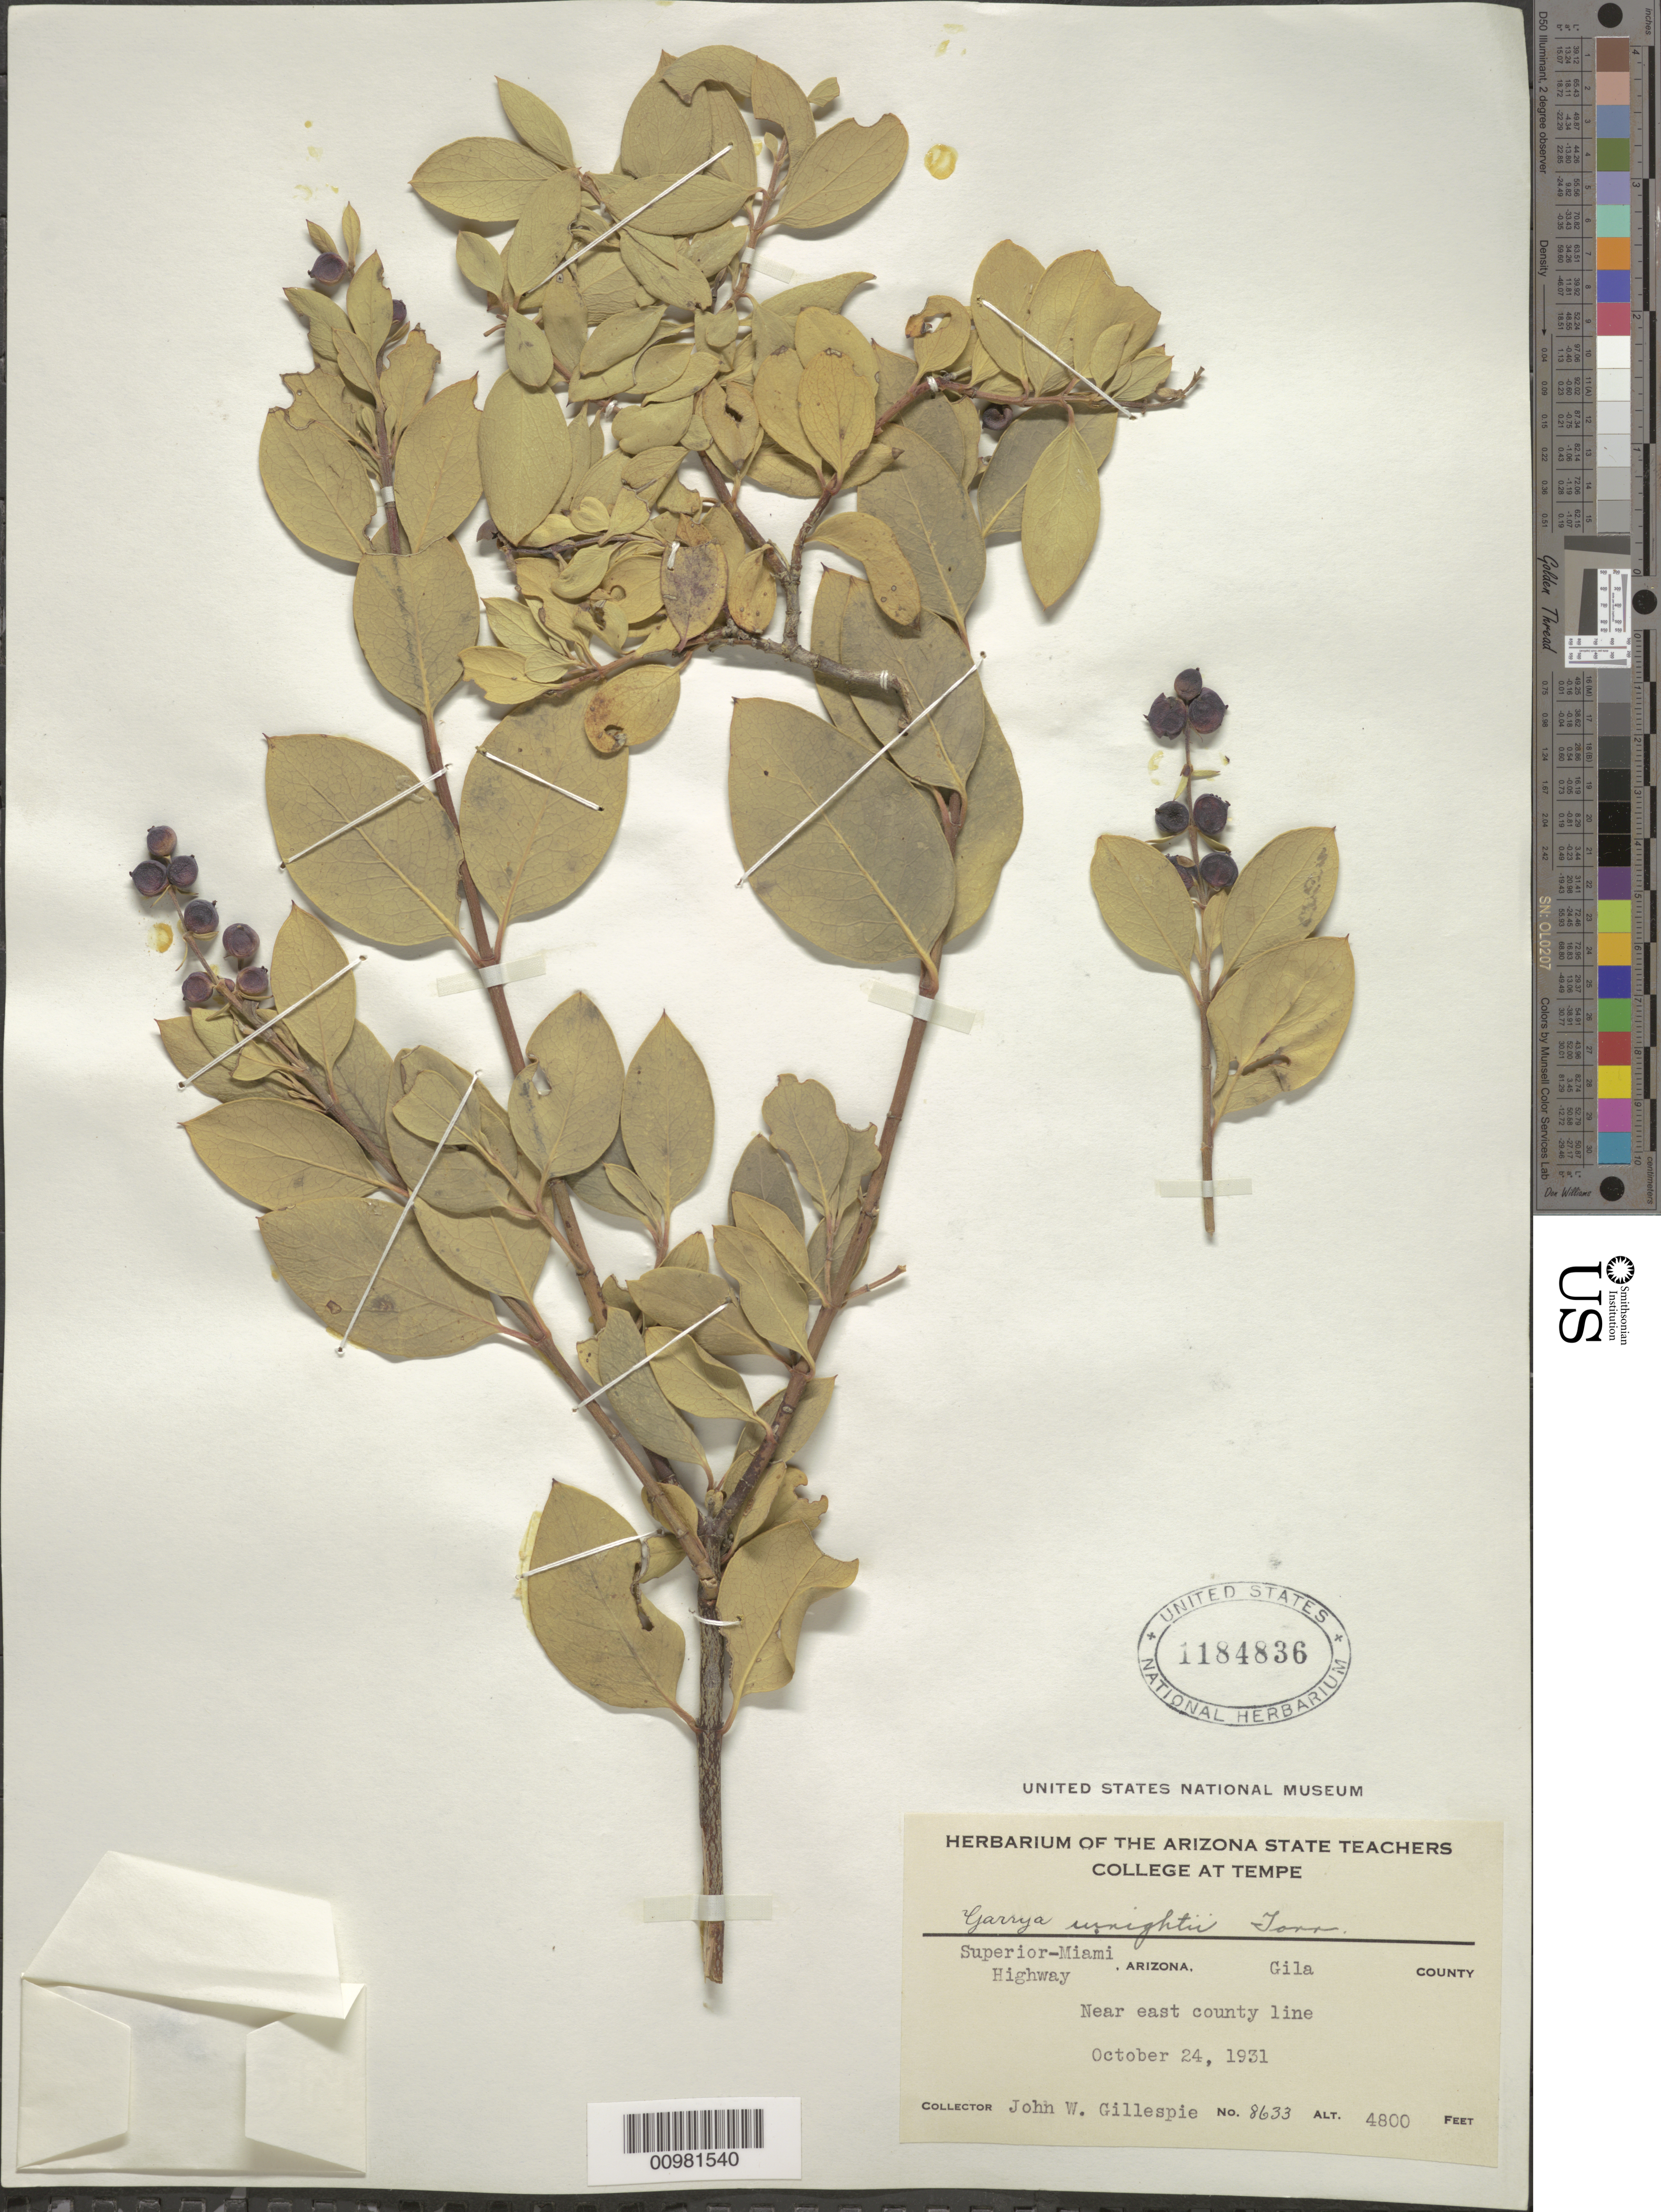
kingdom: Plantae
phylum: Tracheophyta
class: Magnoliopsida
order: Garryales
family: Garryaceae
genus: Garrya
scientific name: Garrya wrightii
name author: Torr.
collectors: J. W. Gillespie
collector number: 8633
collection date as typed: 24 Oct 1931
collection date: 1931-10-24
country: United States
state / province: Arizona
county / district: Gila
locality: Superior- Miami Highway; near Gila east county line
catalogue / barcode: US 1184836